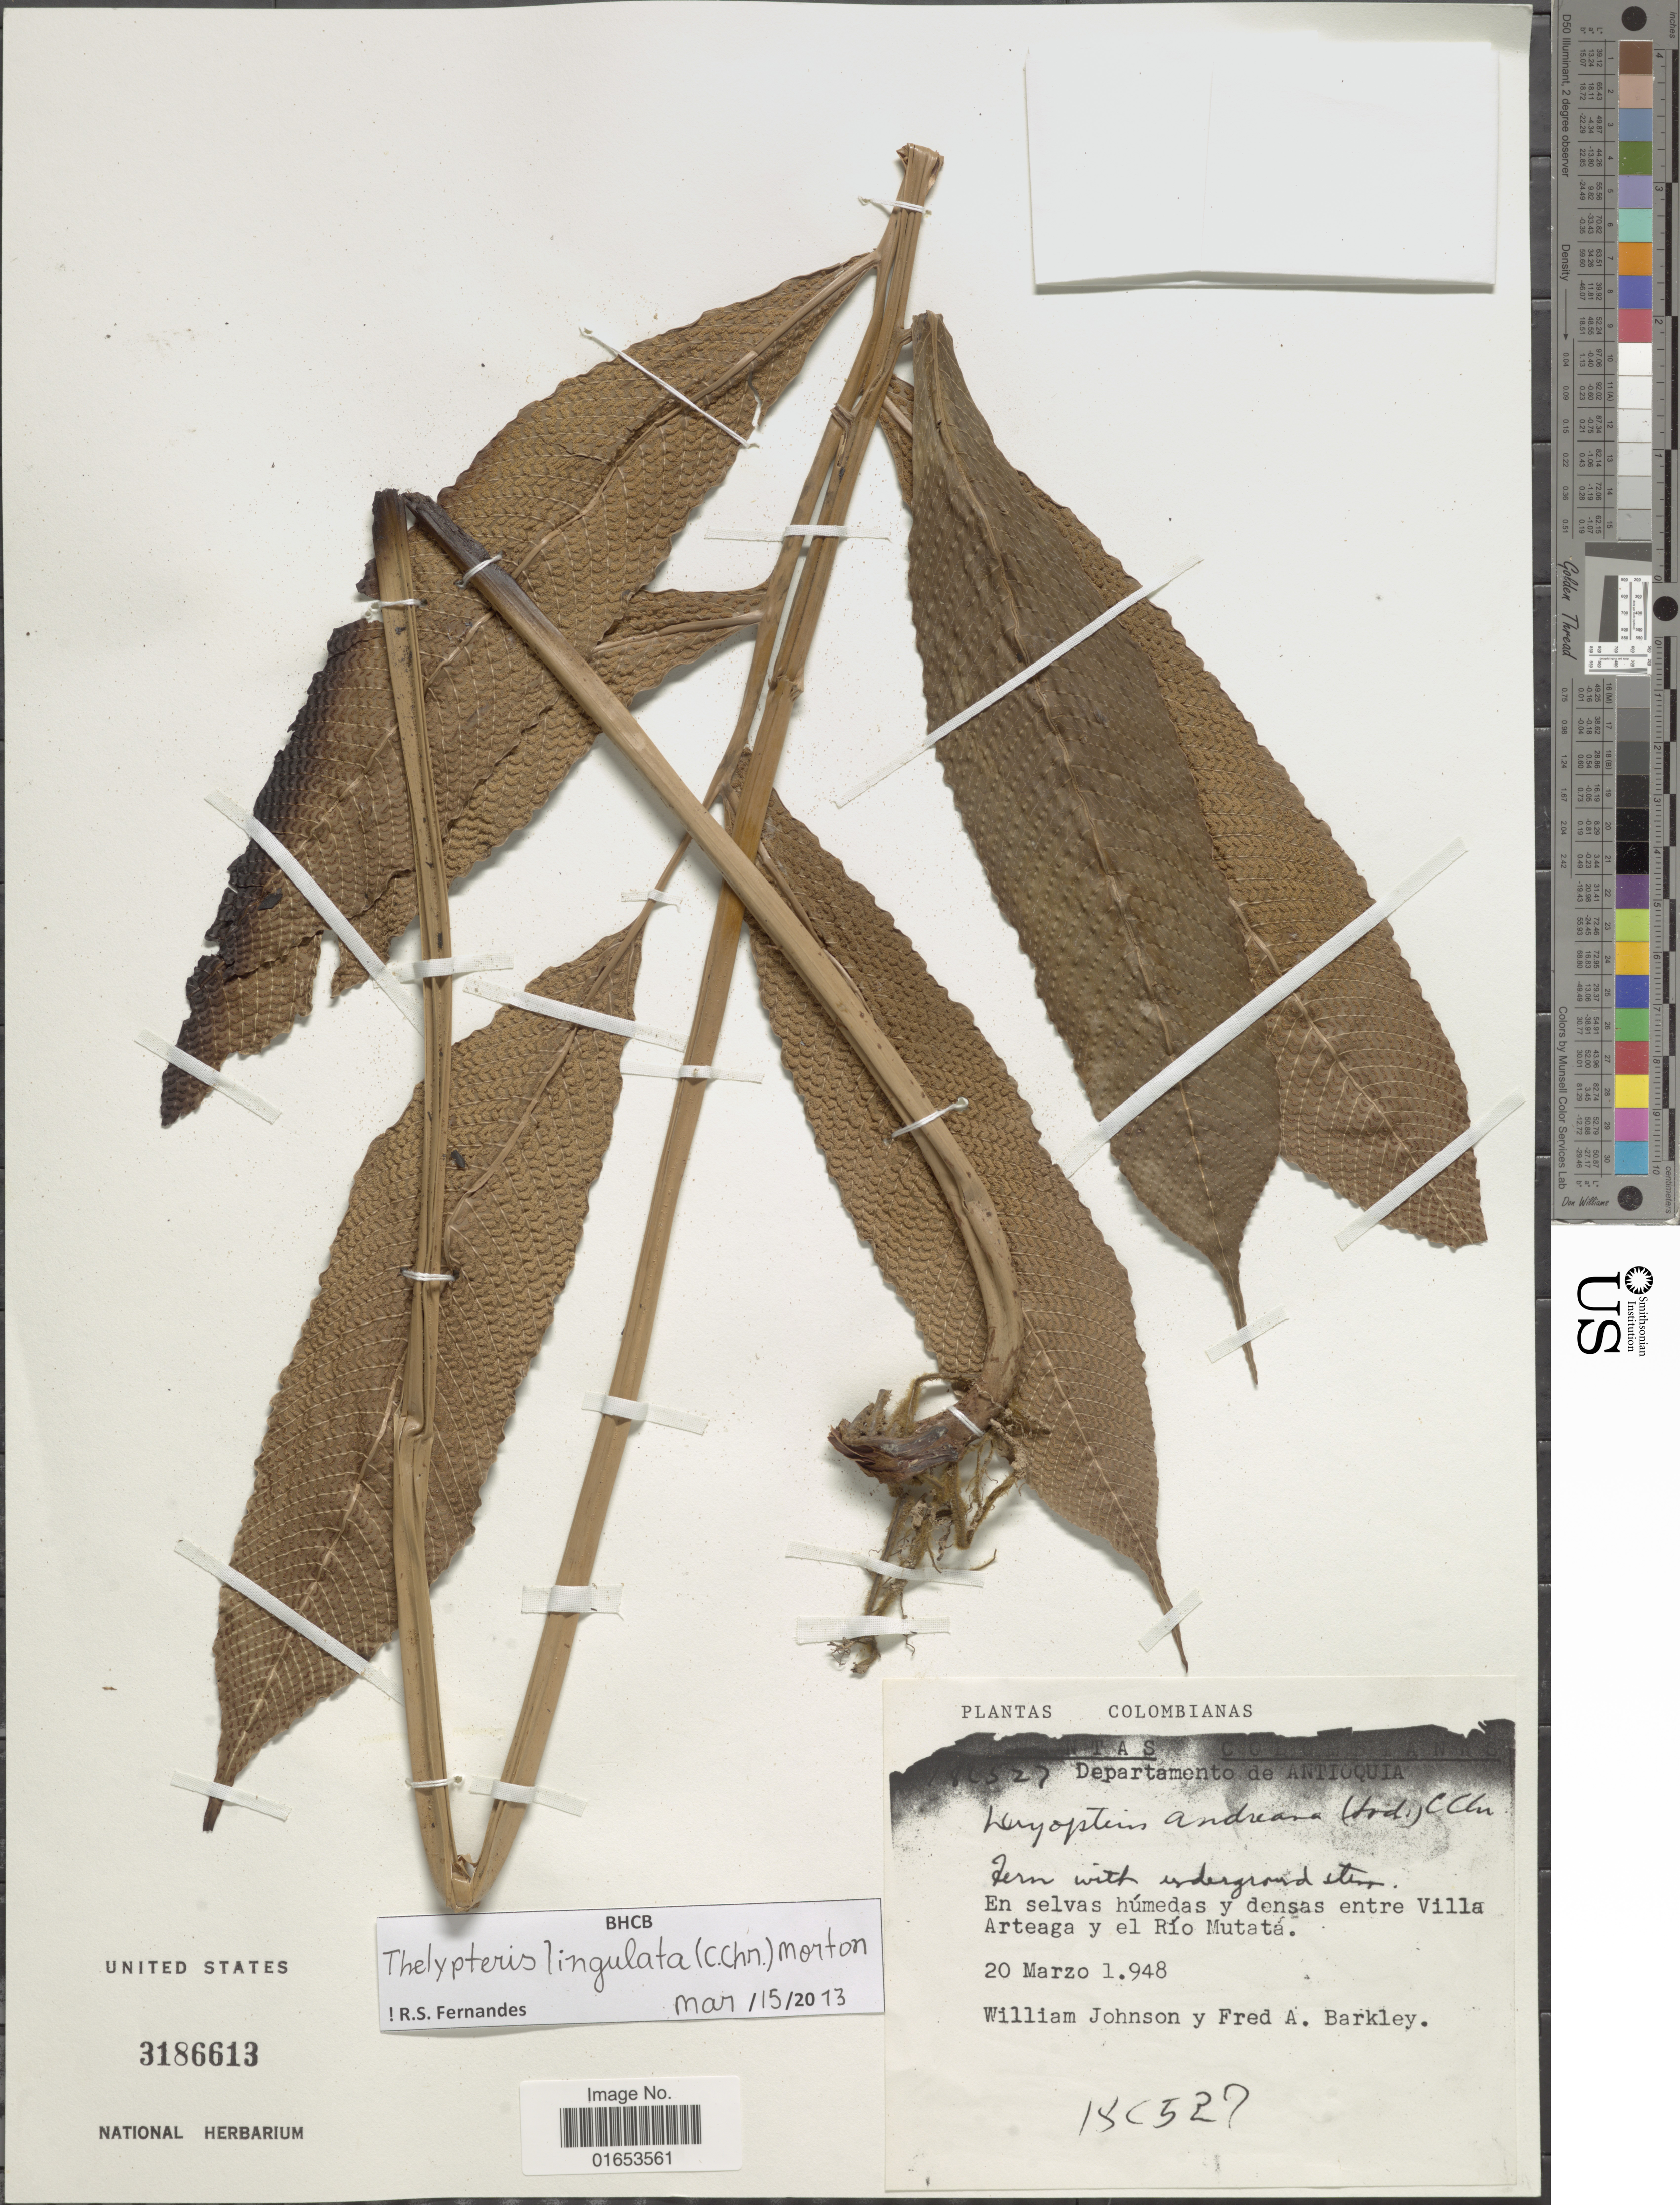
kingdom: Plantae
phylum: Tracheophyta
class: Polypodiopsida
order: Polypodiales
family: Thelypteridaceae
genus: Meniscium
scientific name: Meniscium lingulatum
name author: (C. Chr.) Pic. Serm.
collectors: W. M. Johnson & F. A. Barkley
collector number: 18C52*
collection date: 1948-03-20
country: Colombia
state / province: Antioquia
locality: Entre Villa Arteaga y el Río Mutatá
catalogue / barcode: US 3186613